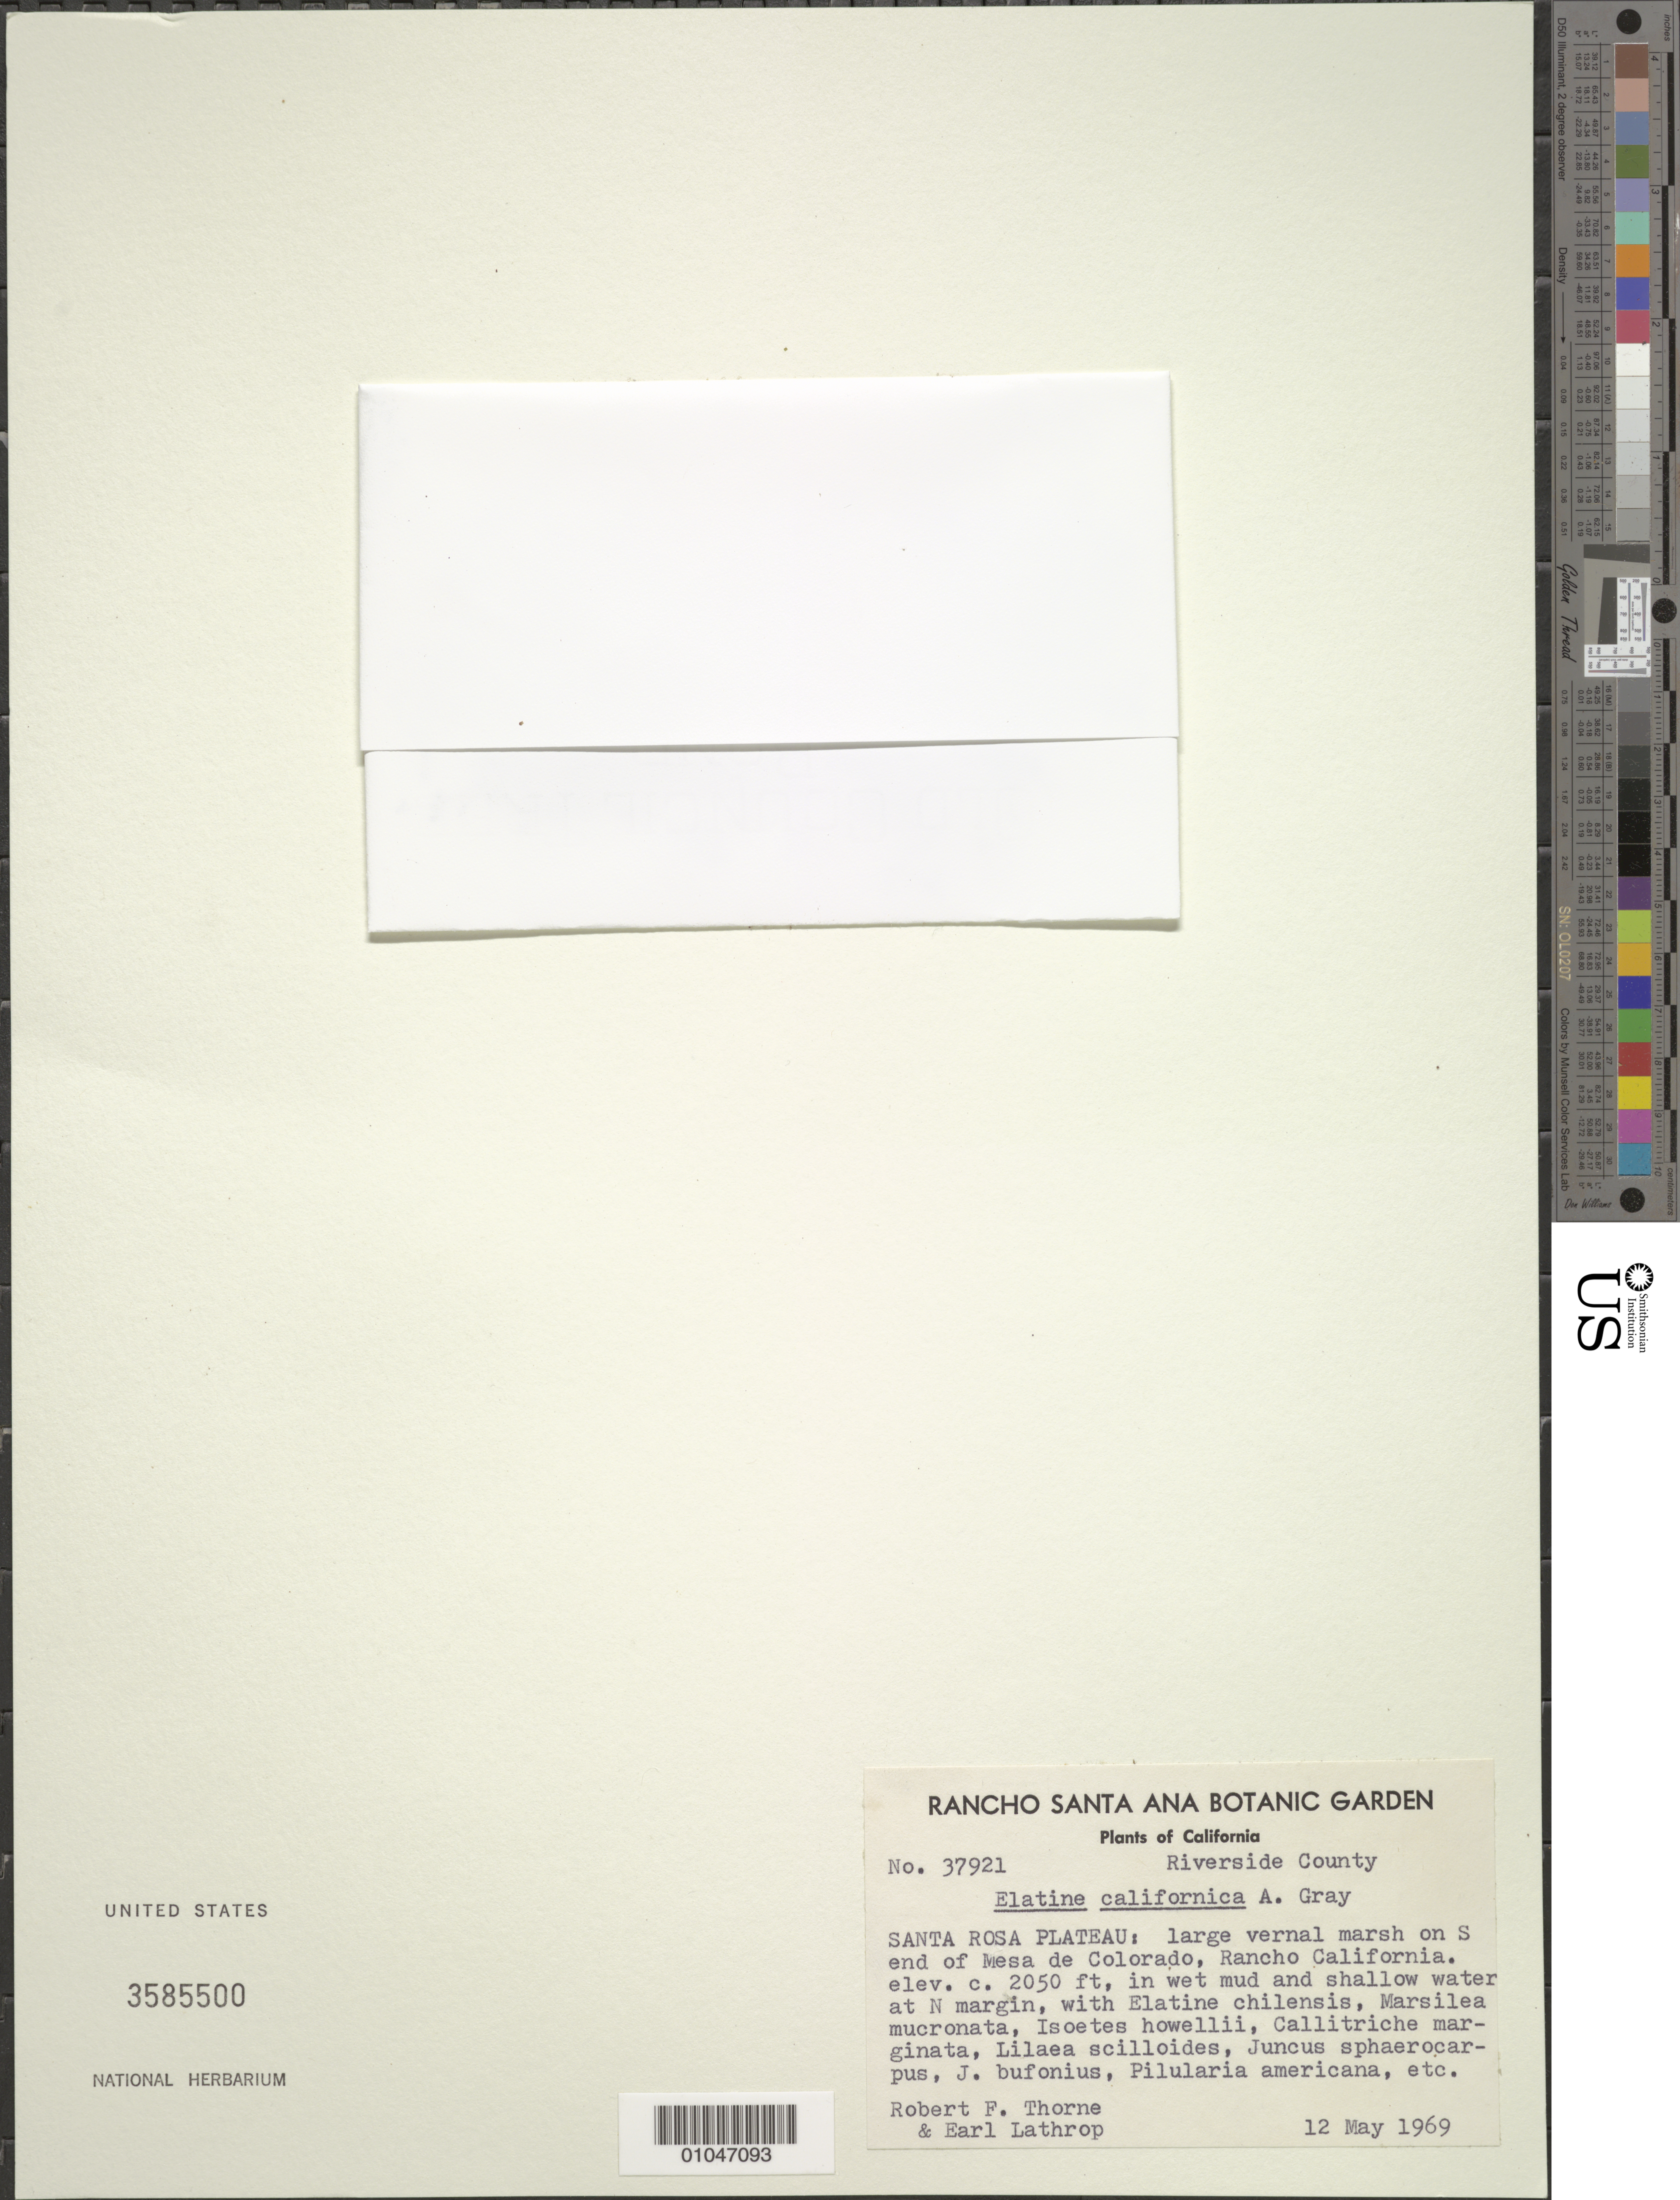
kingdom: Plantae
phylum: Tracheophyta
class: Magnoliopsida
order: Malpighiales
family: Elatinaceae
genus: Elatine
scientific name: Elatine californica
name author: A. Gray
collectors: R. F. Thorne & E. W. Lathrop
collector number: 37921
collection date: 1969-05-12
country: United States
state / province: California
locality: Rnacho California, large vernal march on S end of Mesa de Colorado, Santa Rosa Plateau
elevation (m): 625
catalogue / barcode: US 3585500